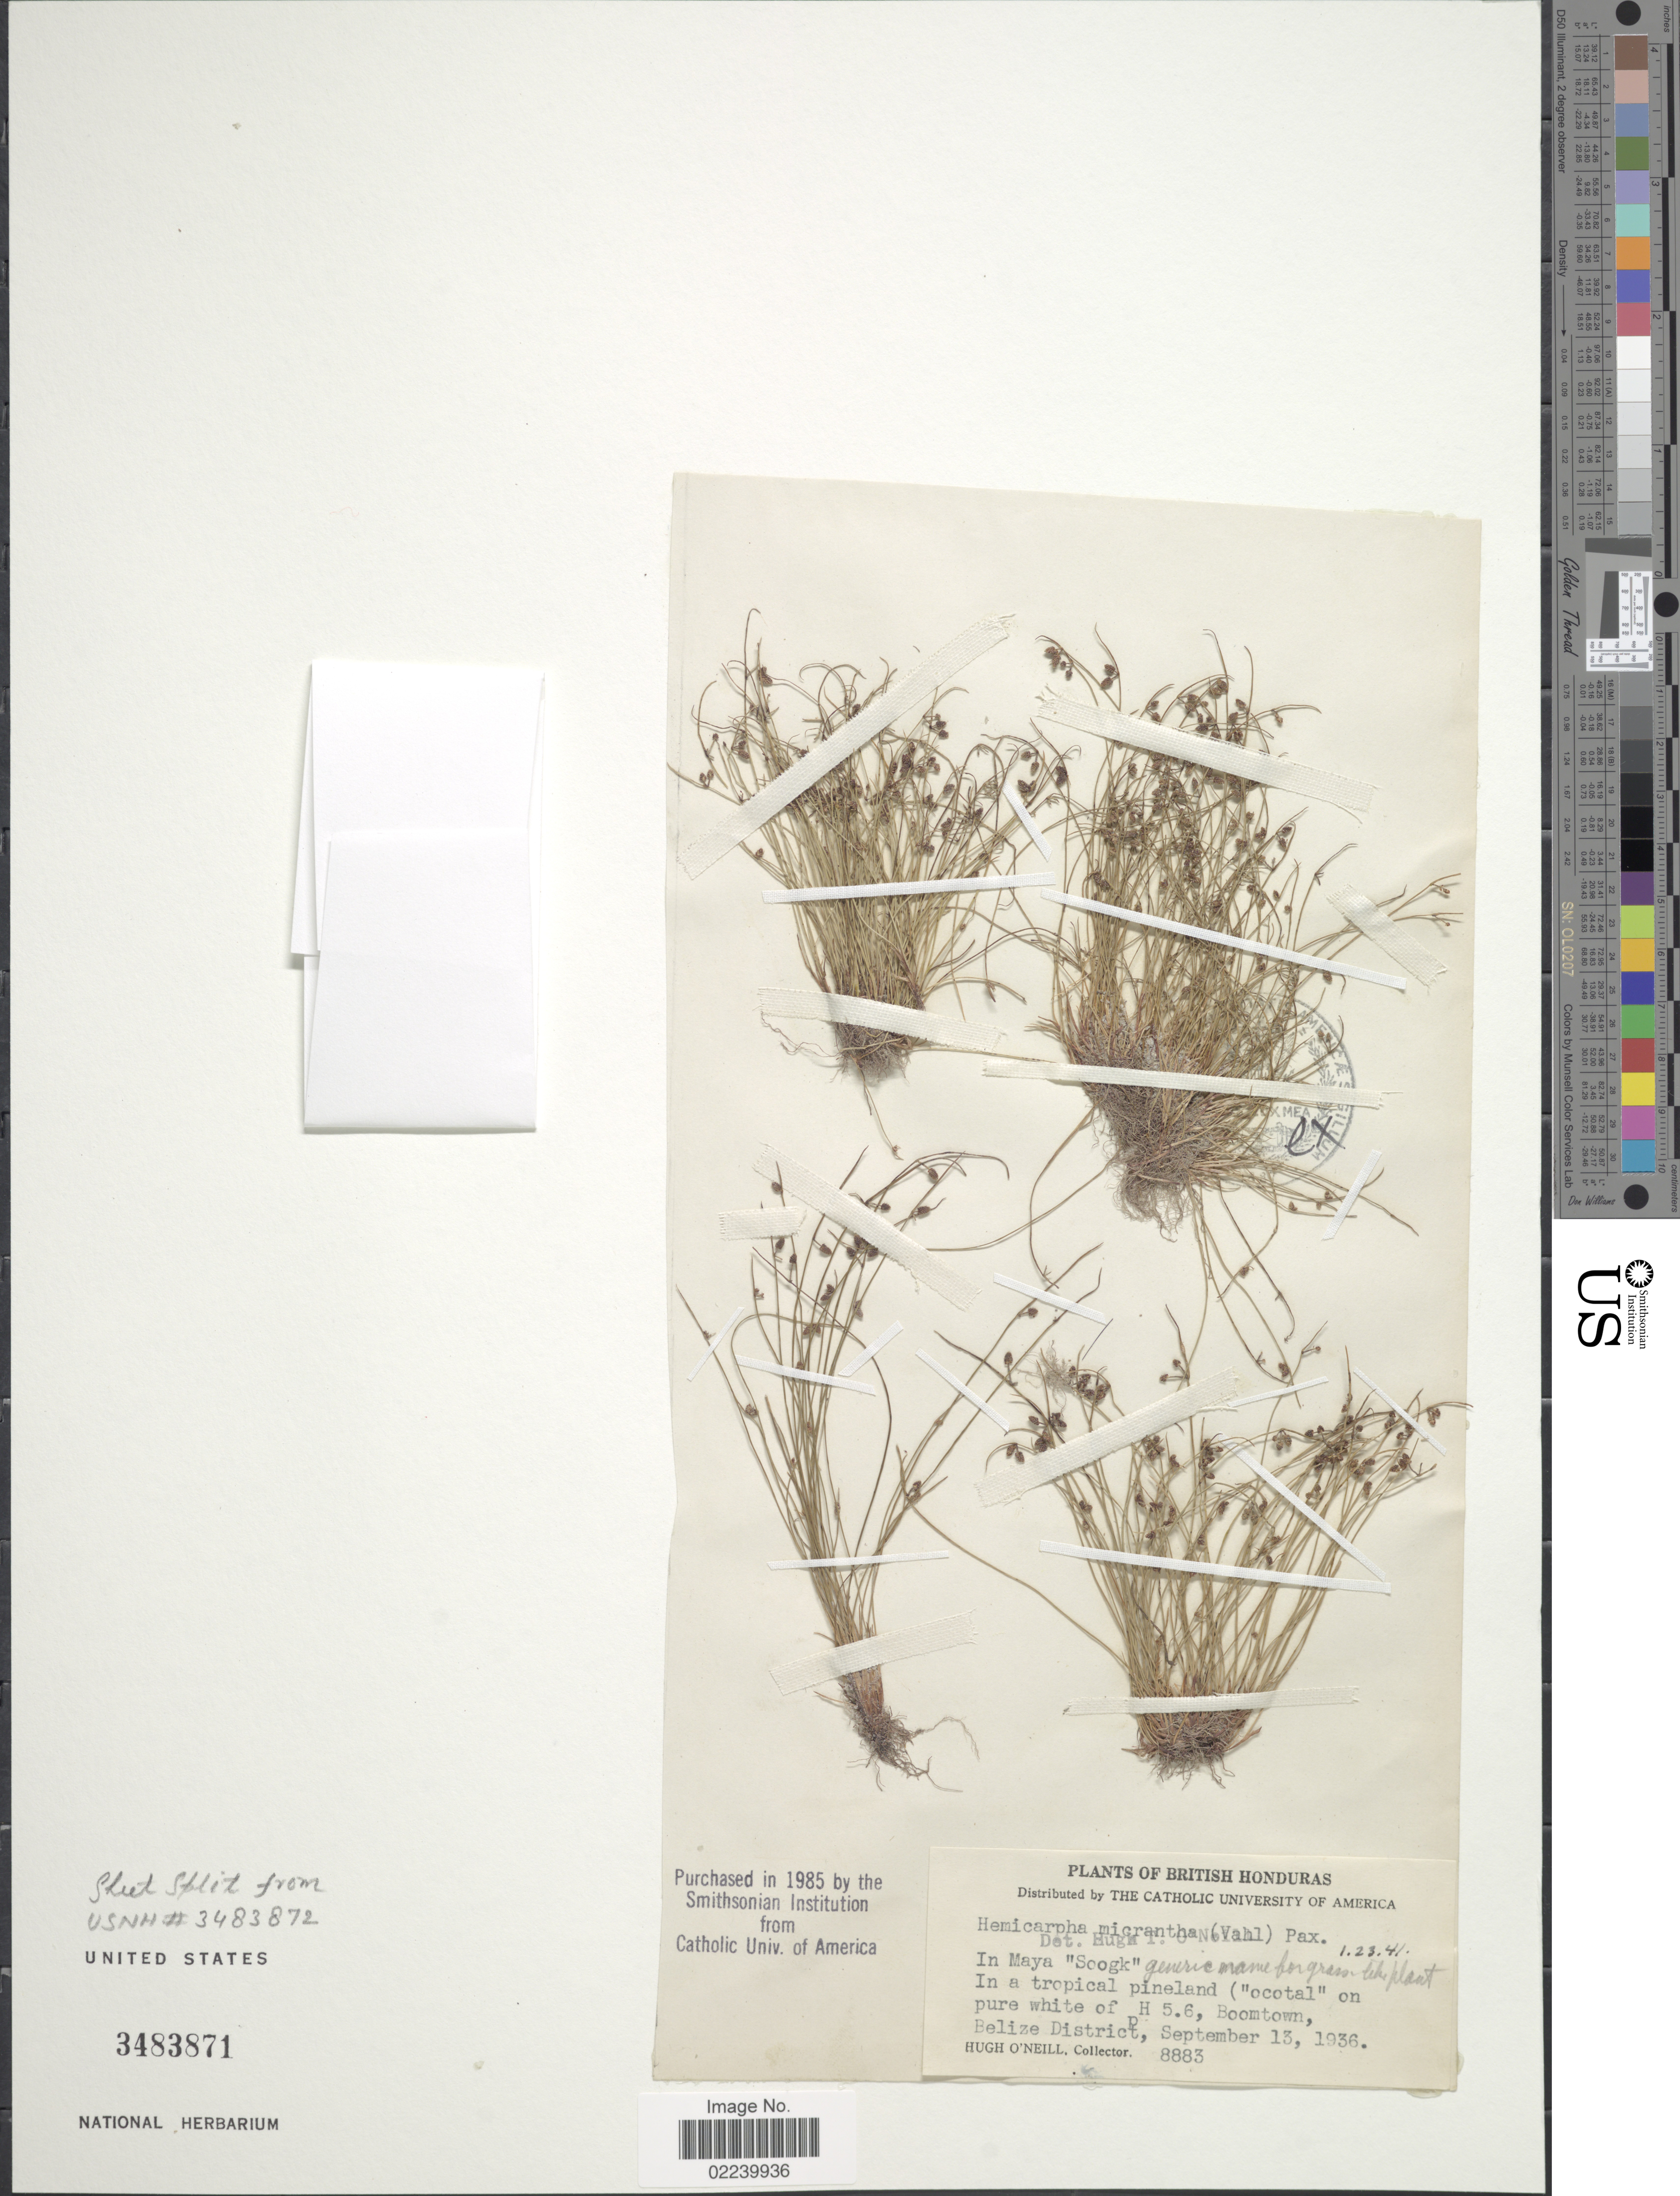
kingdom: Plantae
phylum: Tracheophyta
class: Liliopsida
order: Poales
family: Cyperaceae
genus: Cyperus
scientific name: Cyperus subsquarrosus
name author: (Muhl.) Bauters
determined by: Strong, M. T., (US), Smithsonian Institution - National Museum of Natural History (UNITED STATES)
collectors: H. O'Neill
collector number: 8883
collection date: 1936-09-13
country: Belize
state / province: Belize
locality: British Honduras, in Maya "Soogk", in a tropical pineland ("ocotal" on pure white of H 5.6, Boomtown, Belize District)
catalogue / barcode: US 3483871